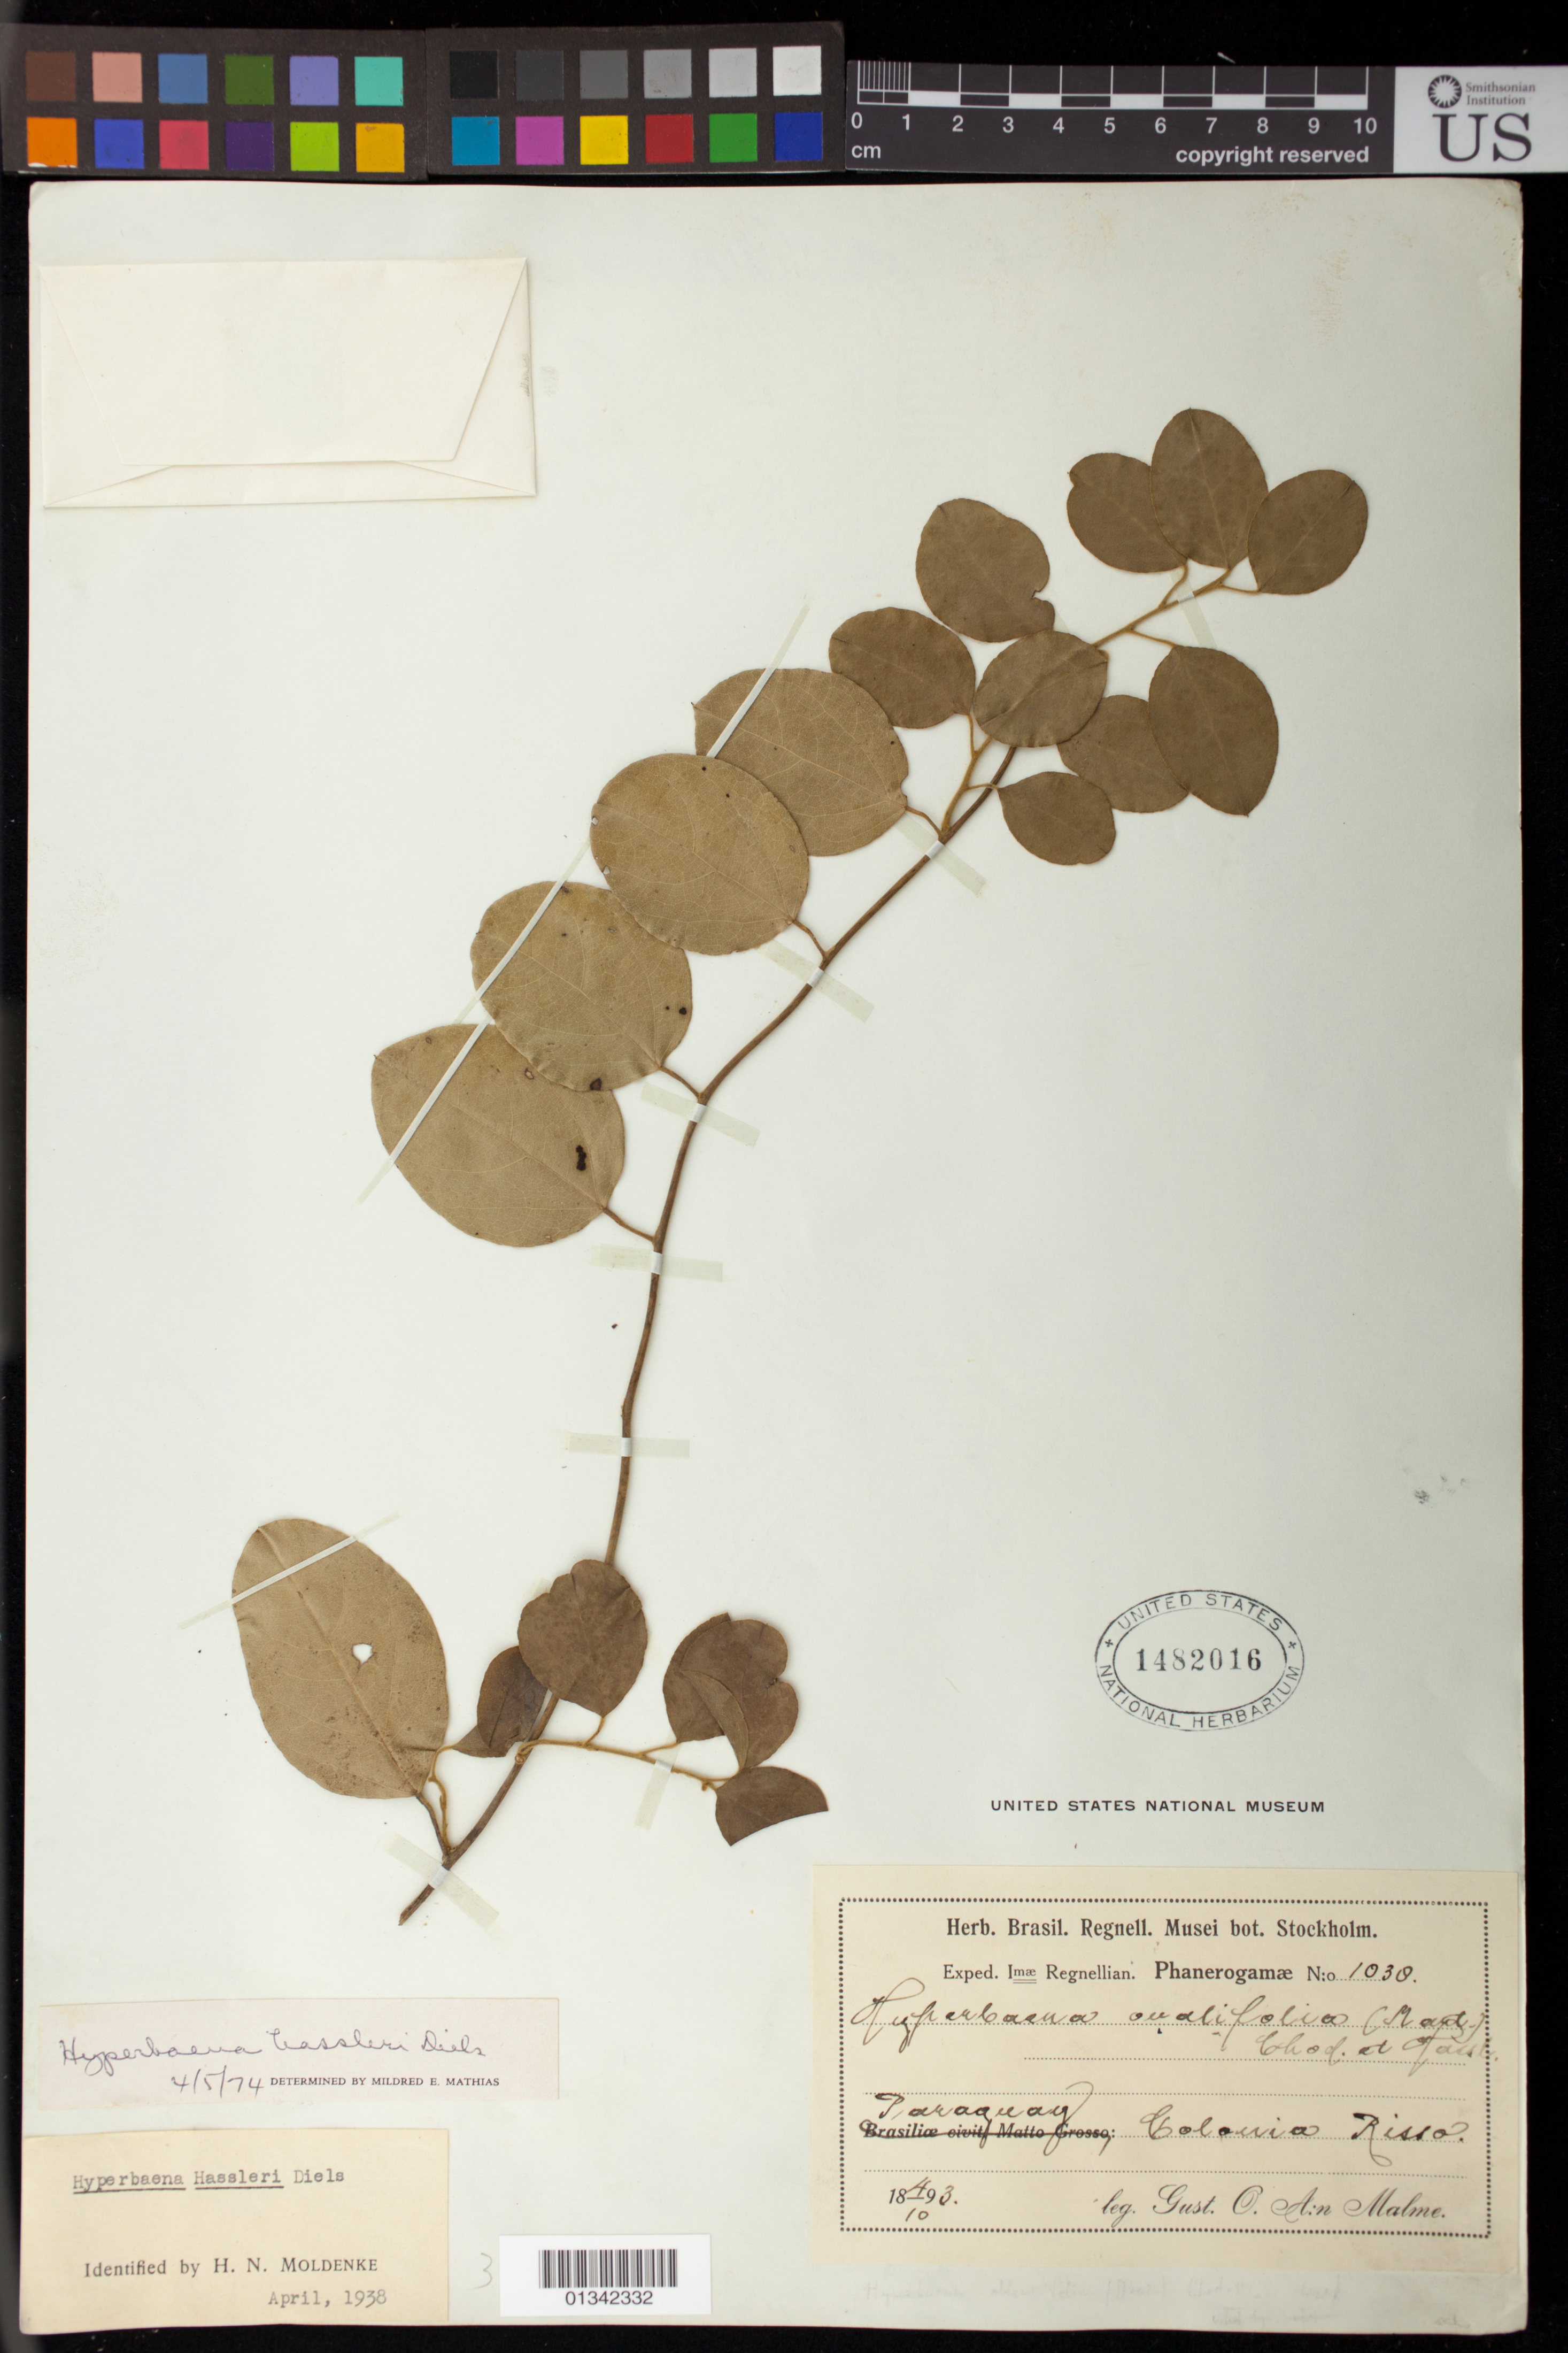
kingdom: Plantae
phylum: Tracheophyta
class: Magnoliopsida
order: Ranunculales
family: Menispermaceae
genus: Hyperbaena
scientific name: Hyperbaena hassleri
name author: Diels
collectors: G. O. A. Malme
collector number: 1038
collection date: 1893-10-04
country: Paraguay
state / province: Concepción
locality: Colonia Risso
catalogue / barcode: US 1482016